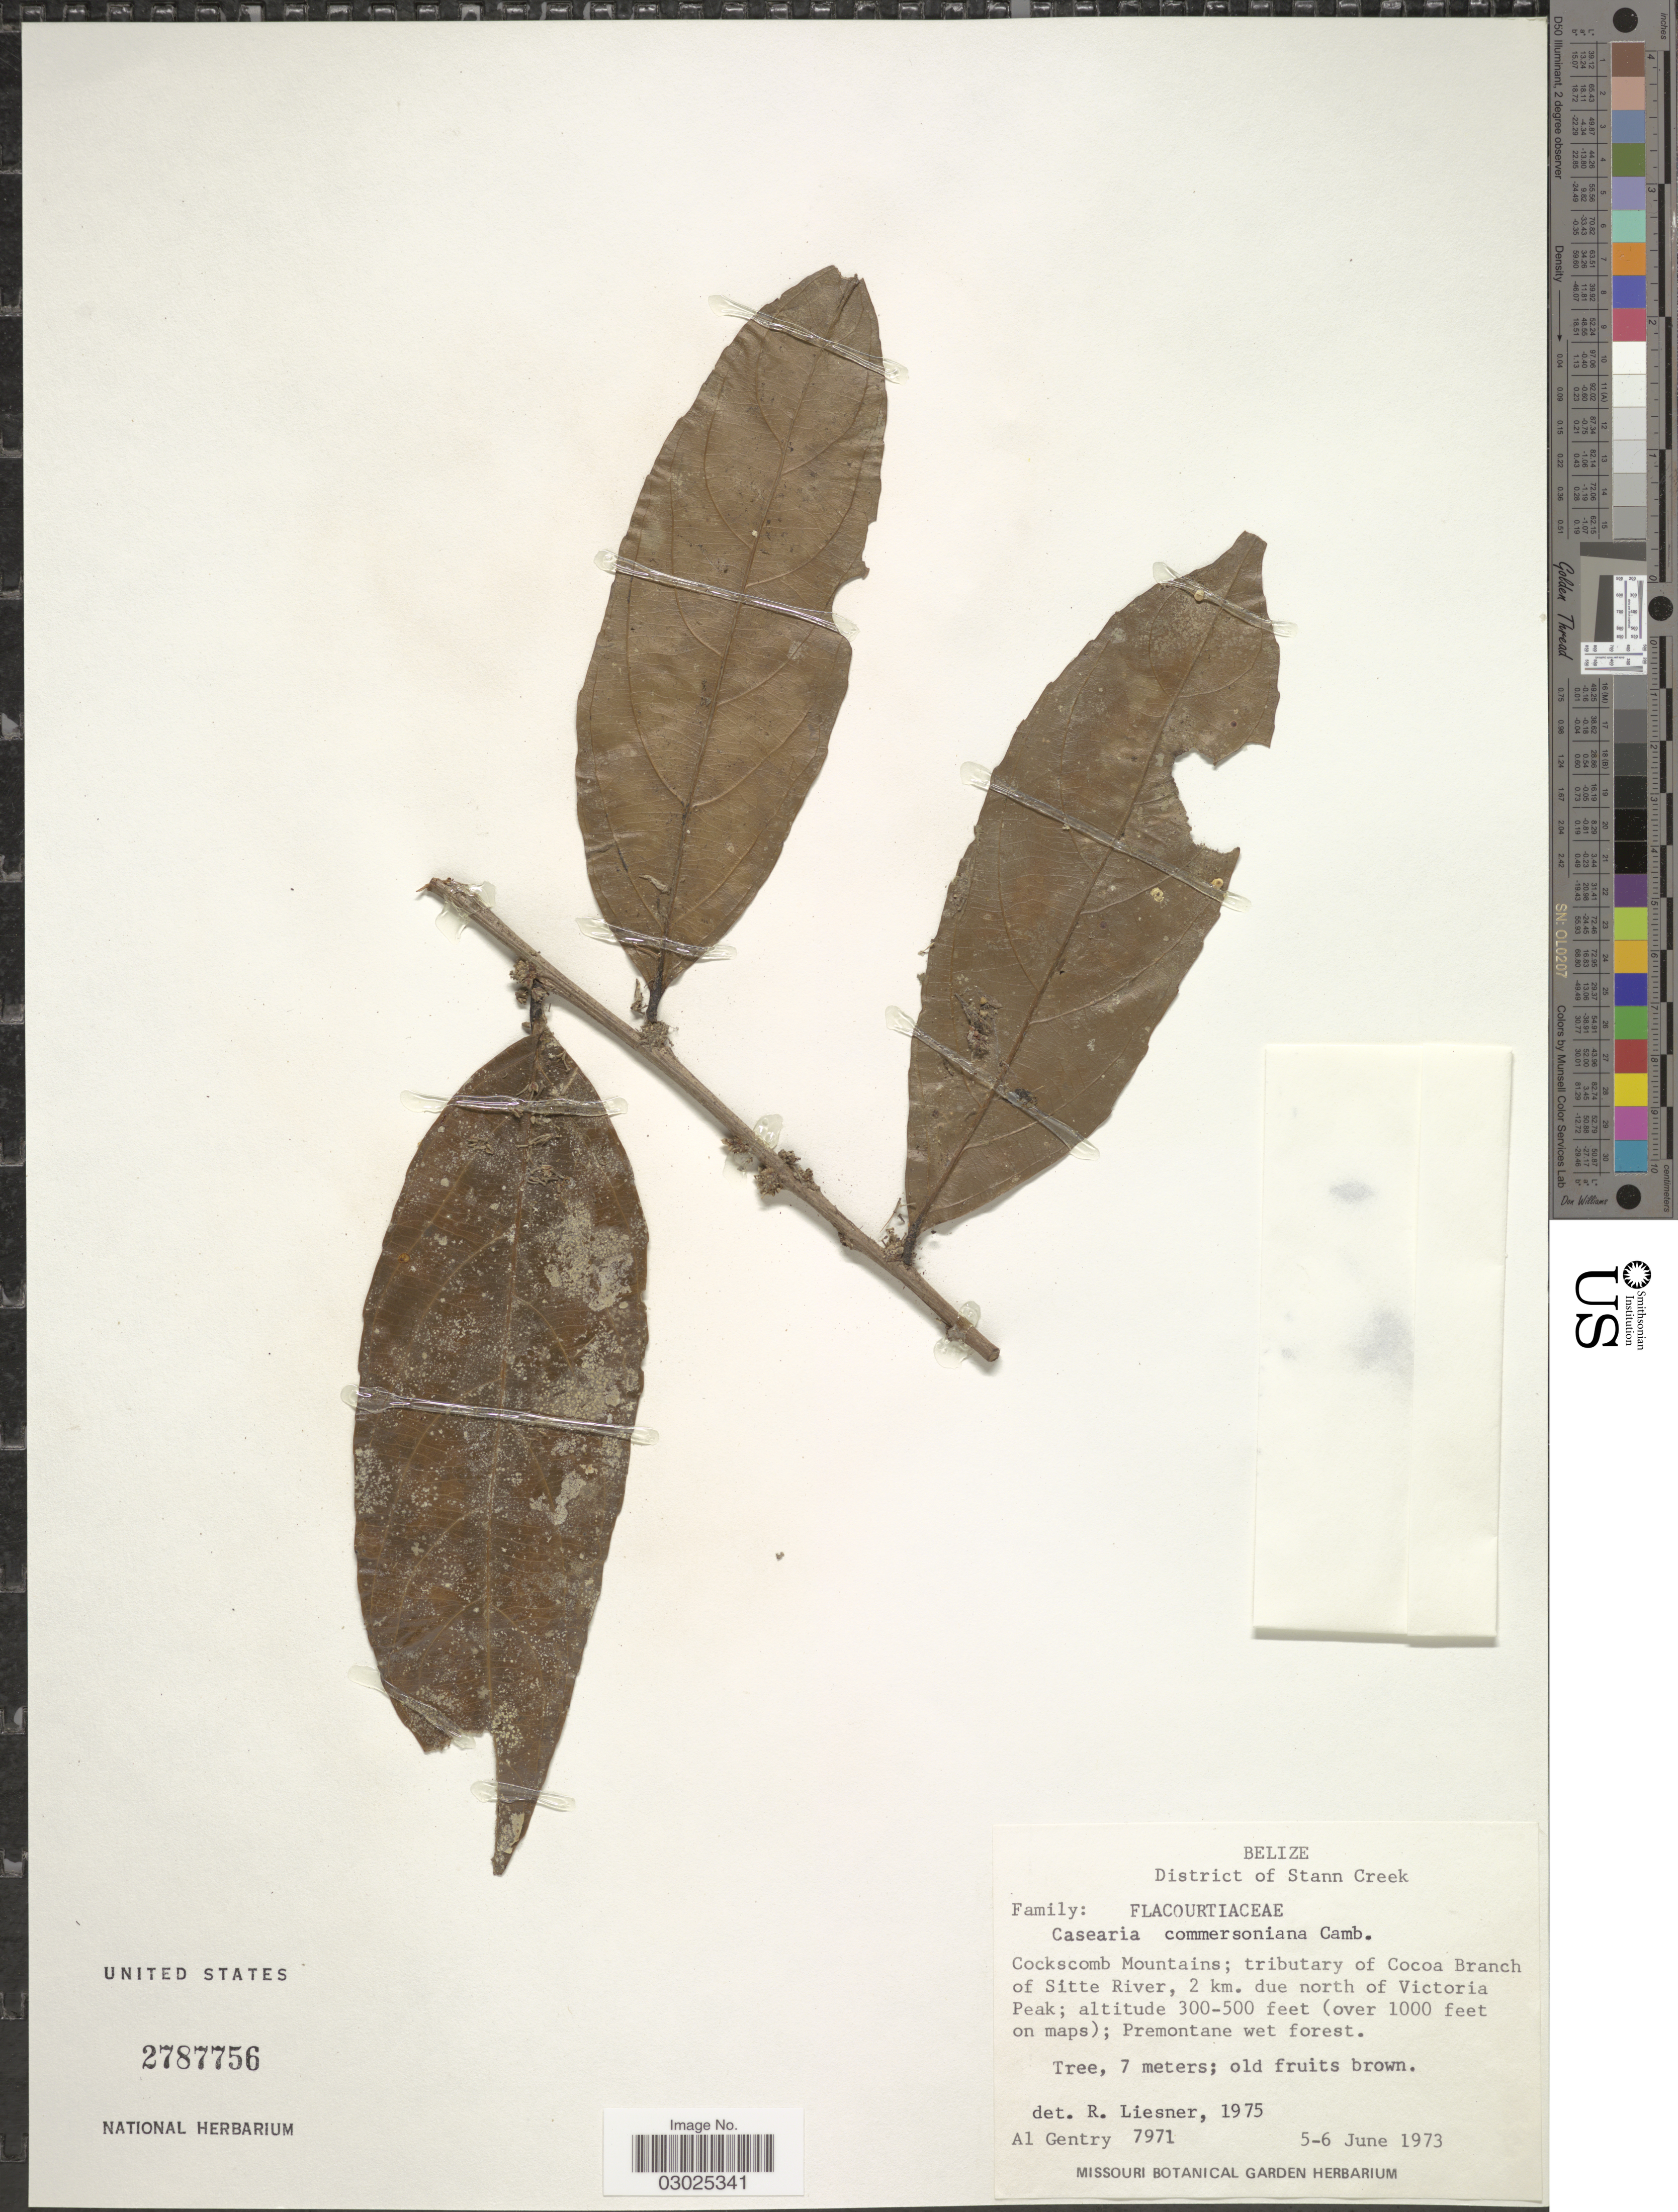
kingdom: Plantae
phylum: Tracheophyta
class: Magnoliopsida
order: Malpighiales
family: Salicaceae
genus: Piparea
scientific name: Piparea dentata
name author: Aubl.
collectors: A. H. Gentry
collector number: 7971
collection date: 1973-06-05/1973-06-06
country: Belize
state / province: Stann Creek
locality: Cocksomb Mountains; tributary of Cocoa Branch of Sitte River, 2 km. due north of Victoria Peak.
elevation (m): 91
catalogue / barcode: US 2787756